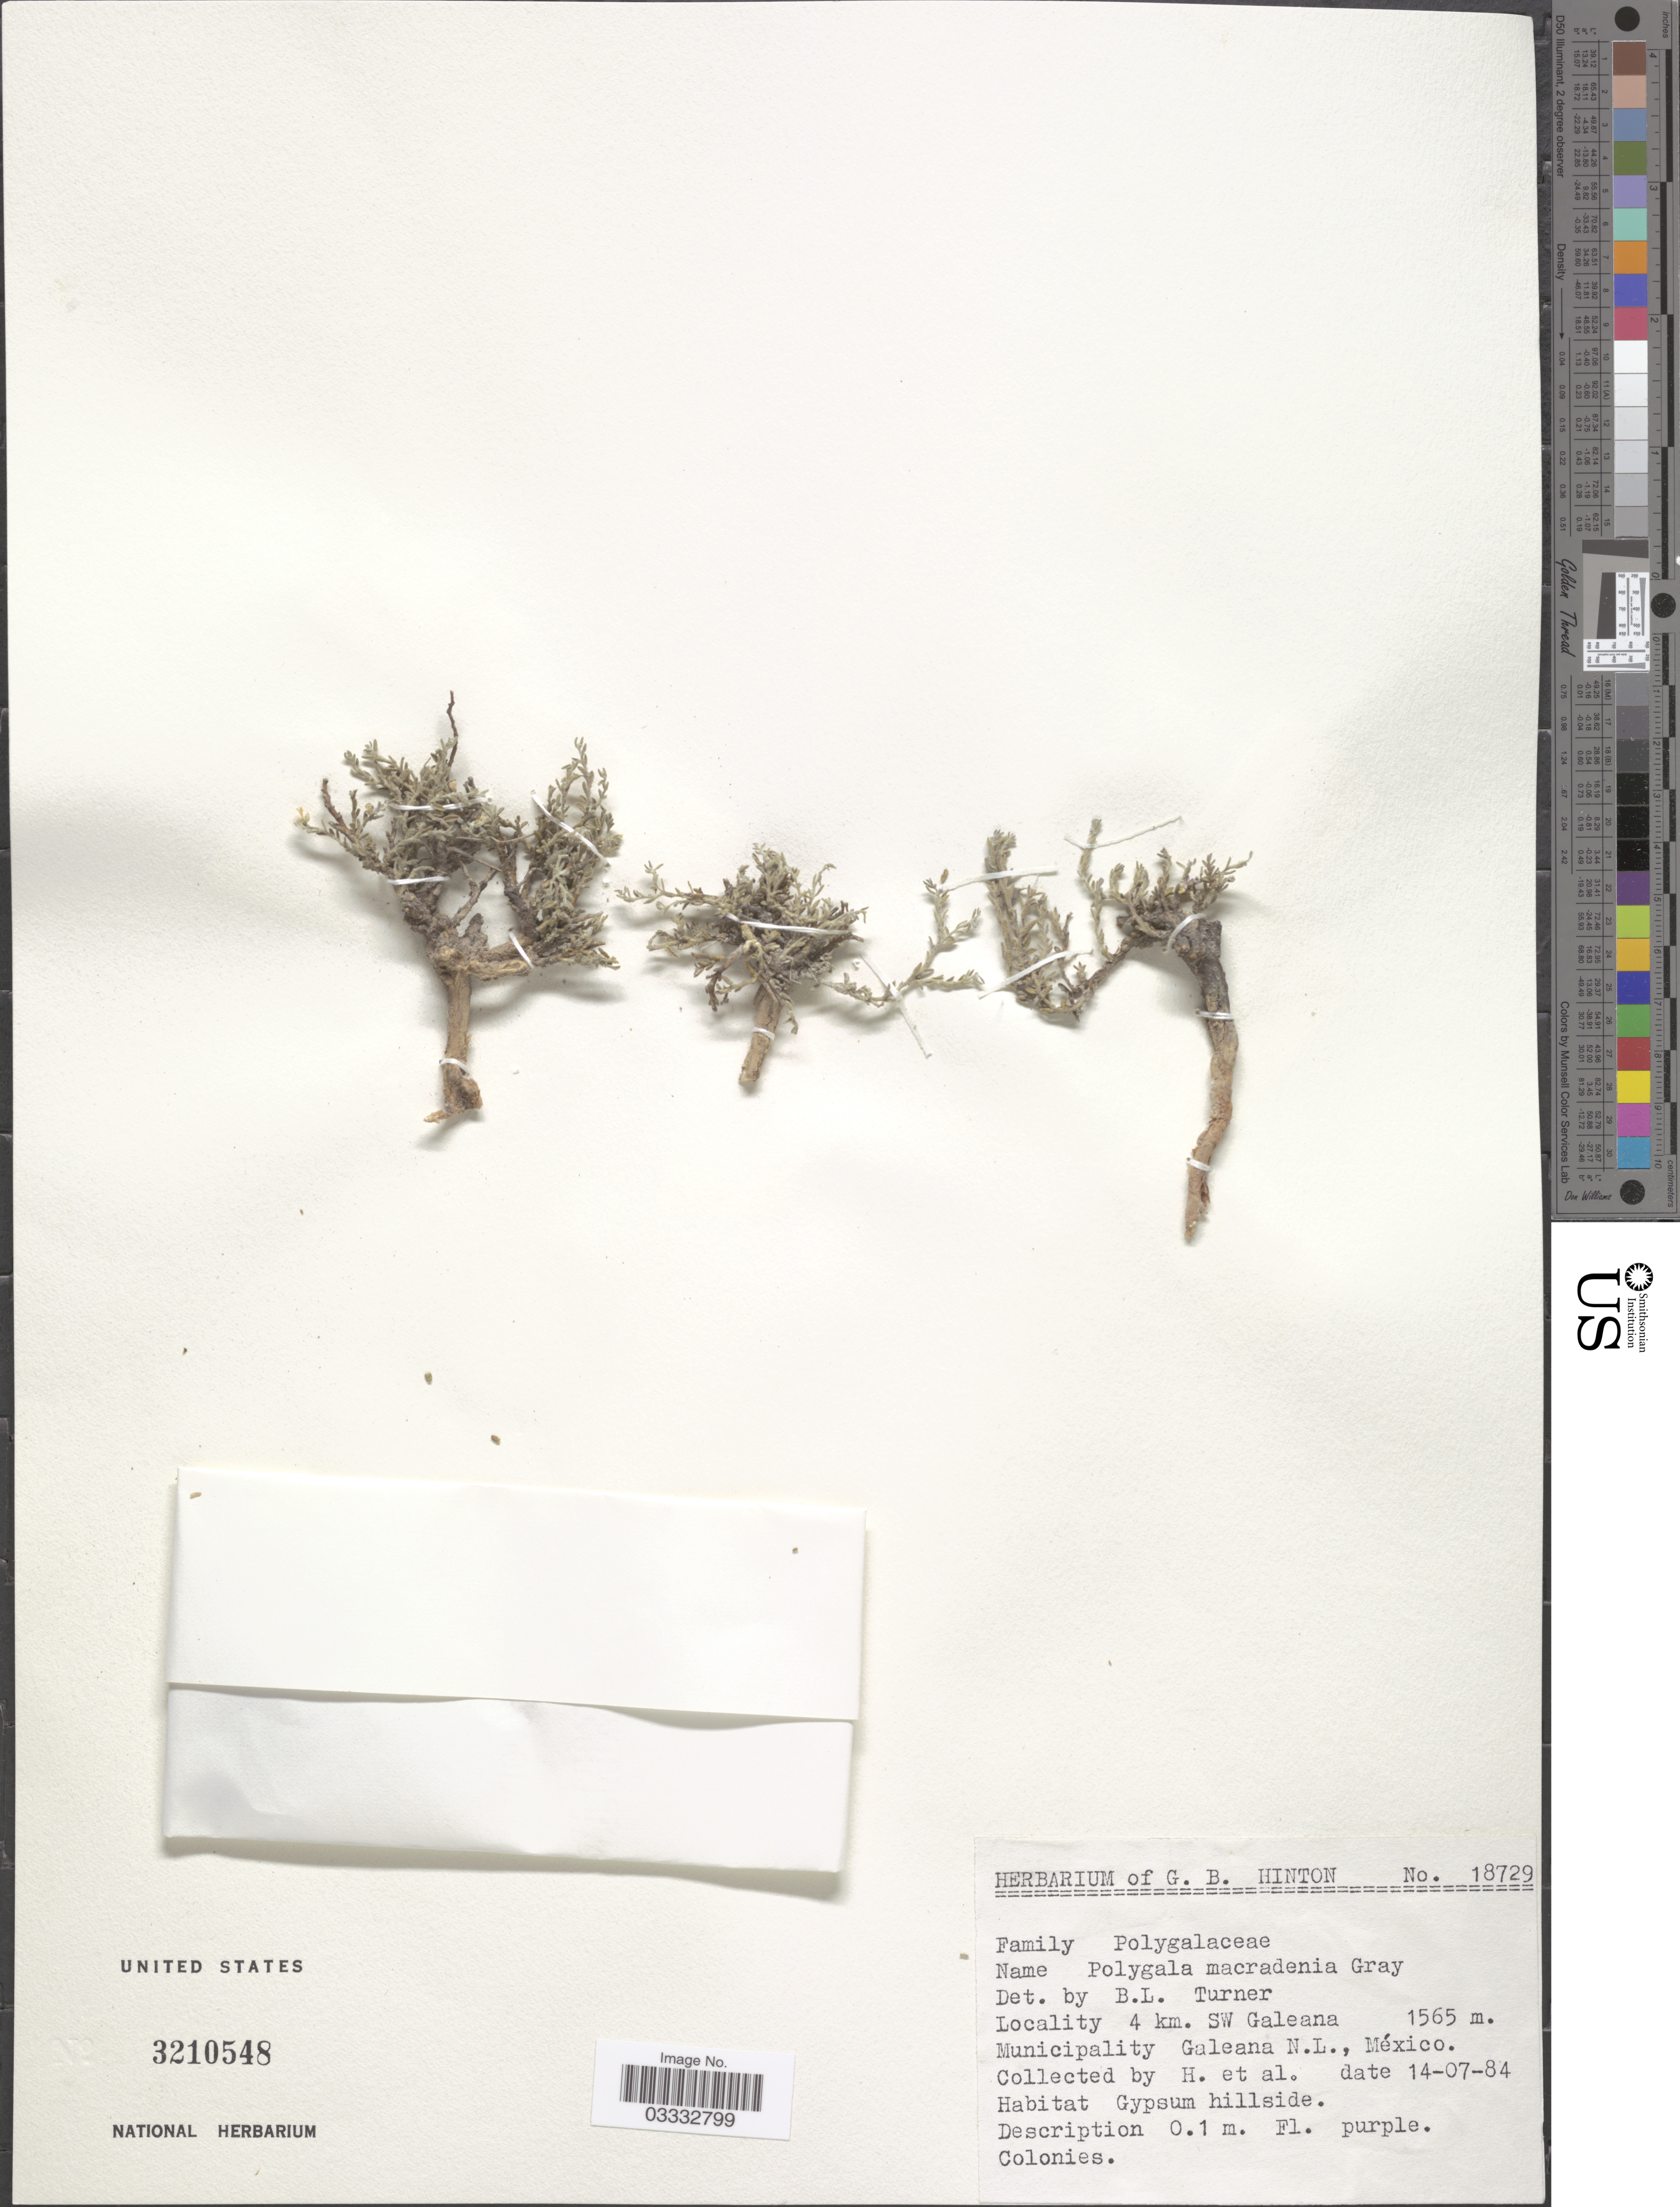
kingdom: Plantae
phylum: Tracheophyta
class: Magnoliopsida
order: Fabales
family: Polygalaceae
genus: Hebecarpa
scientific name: Hebecarpa macradenia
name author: (A. Gray) J.R. Abbott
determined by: Strong, Mark T., (BOT), Smithsonian Institution - National Museum of Natural History (UNITED STATES)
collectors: G. B. Hinton & et al.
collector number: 18729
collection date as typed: Transcribed d/m/y: 14/7/84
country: Mexico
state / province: Nuevo León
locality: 4 km. SW Galeana. Municipality Galeana.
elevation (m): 1565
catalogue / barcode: US 3210548